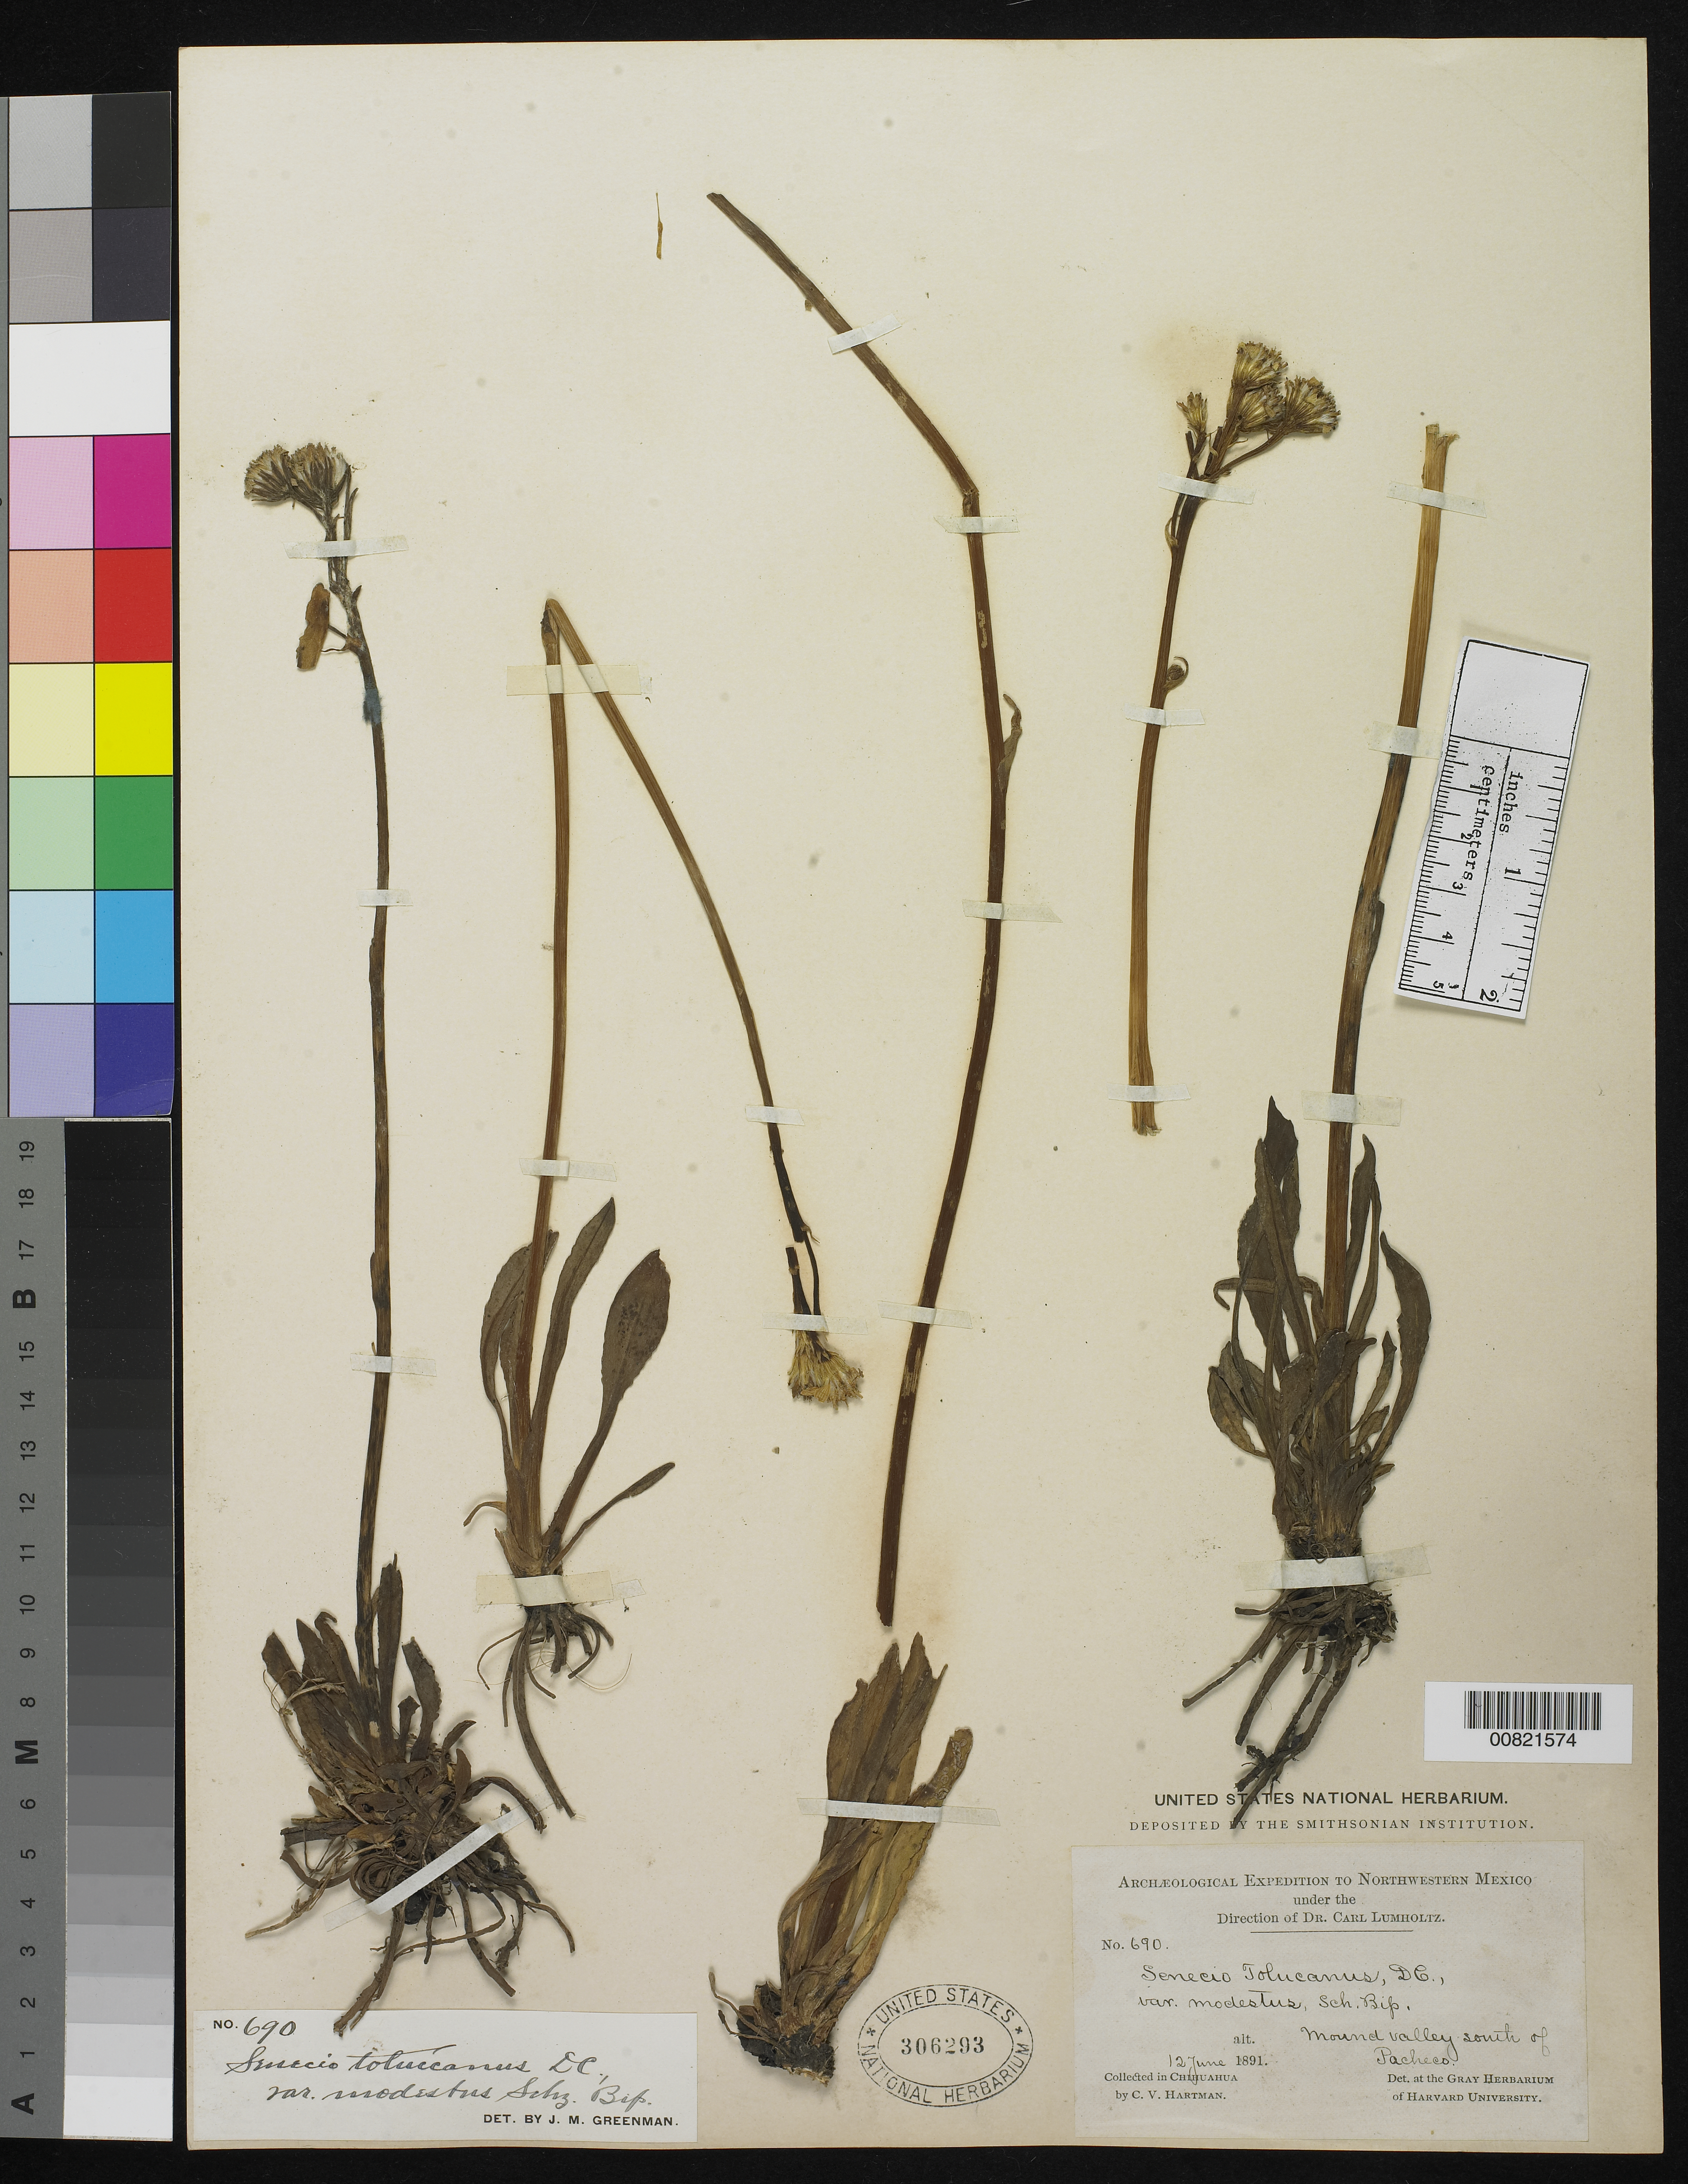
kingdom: Plantae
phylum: Tracheophyta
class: Magnoliopsida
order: Asterales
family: Asteraceae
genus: Senecio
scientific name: Senecio toluccanus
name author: DC.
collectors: C. V. Hartman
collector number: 690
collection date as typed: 12 Jun 1891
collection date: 1891-06-12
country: Mexico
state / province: Chihuahua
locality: Mound valley, south of Pacheco, Chihuahua.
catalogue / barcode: US 306293